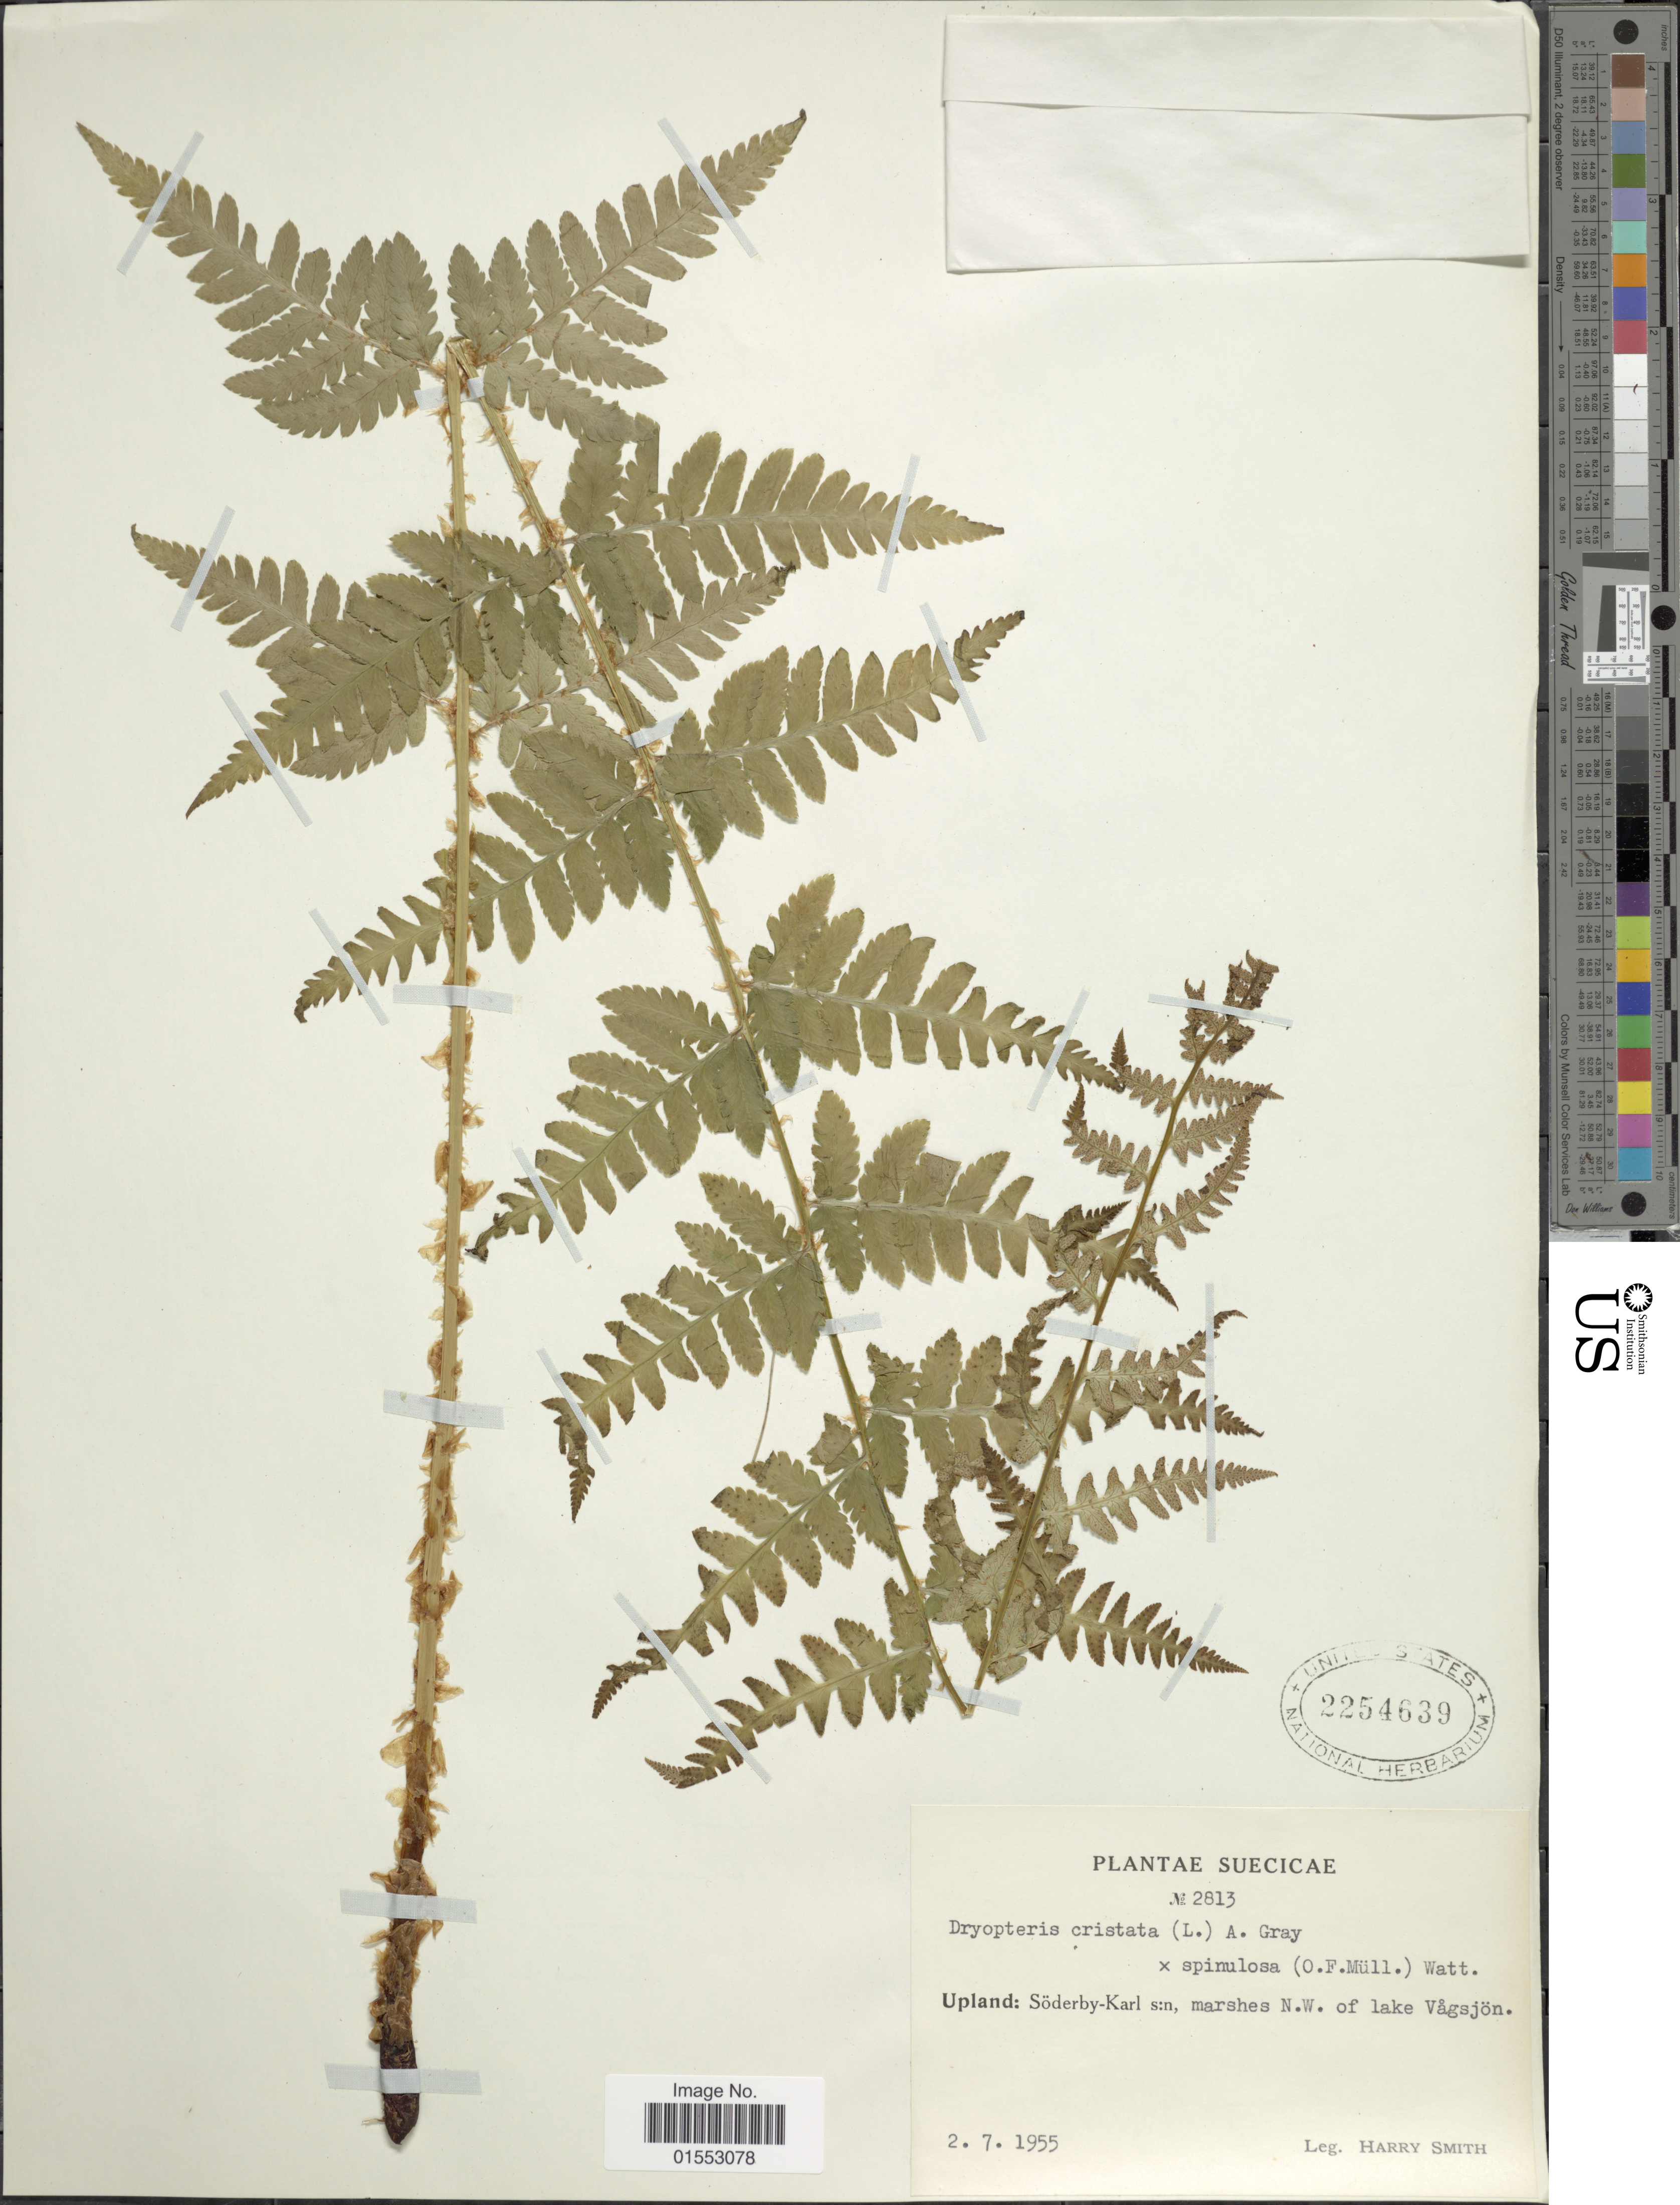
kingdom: Plantae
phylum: Tracheophyta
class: Polypodiopsida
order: Polypodiales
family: Dryopteridaceae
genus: Dryopteris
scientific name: Dryopteris carthusiana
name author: (Villars) H.P. Fuchs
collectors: H. Smith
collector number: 2813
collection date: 1955-07-02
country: Sweden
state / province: Stockholm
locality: Uppland: Söderby-Karl s:n, marshes N. W. of lake Vagsjon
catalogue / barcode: US 2254639